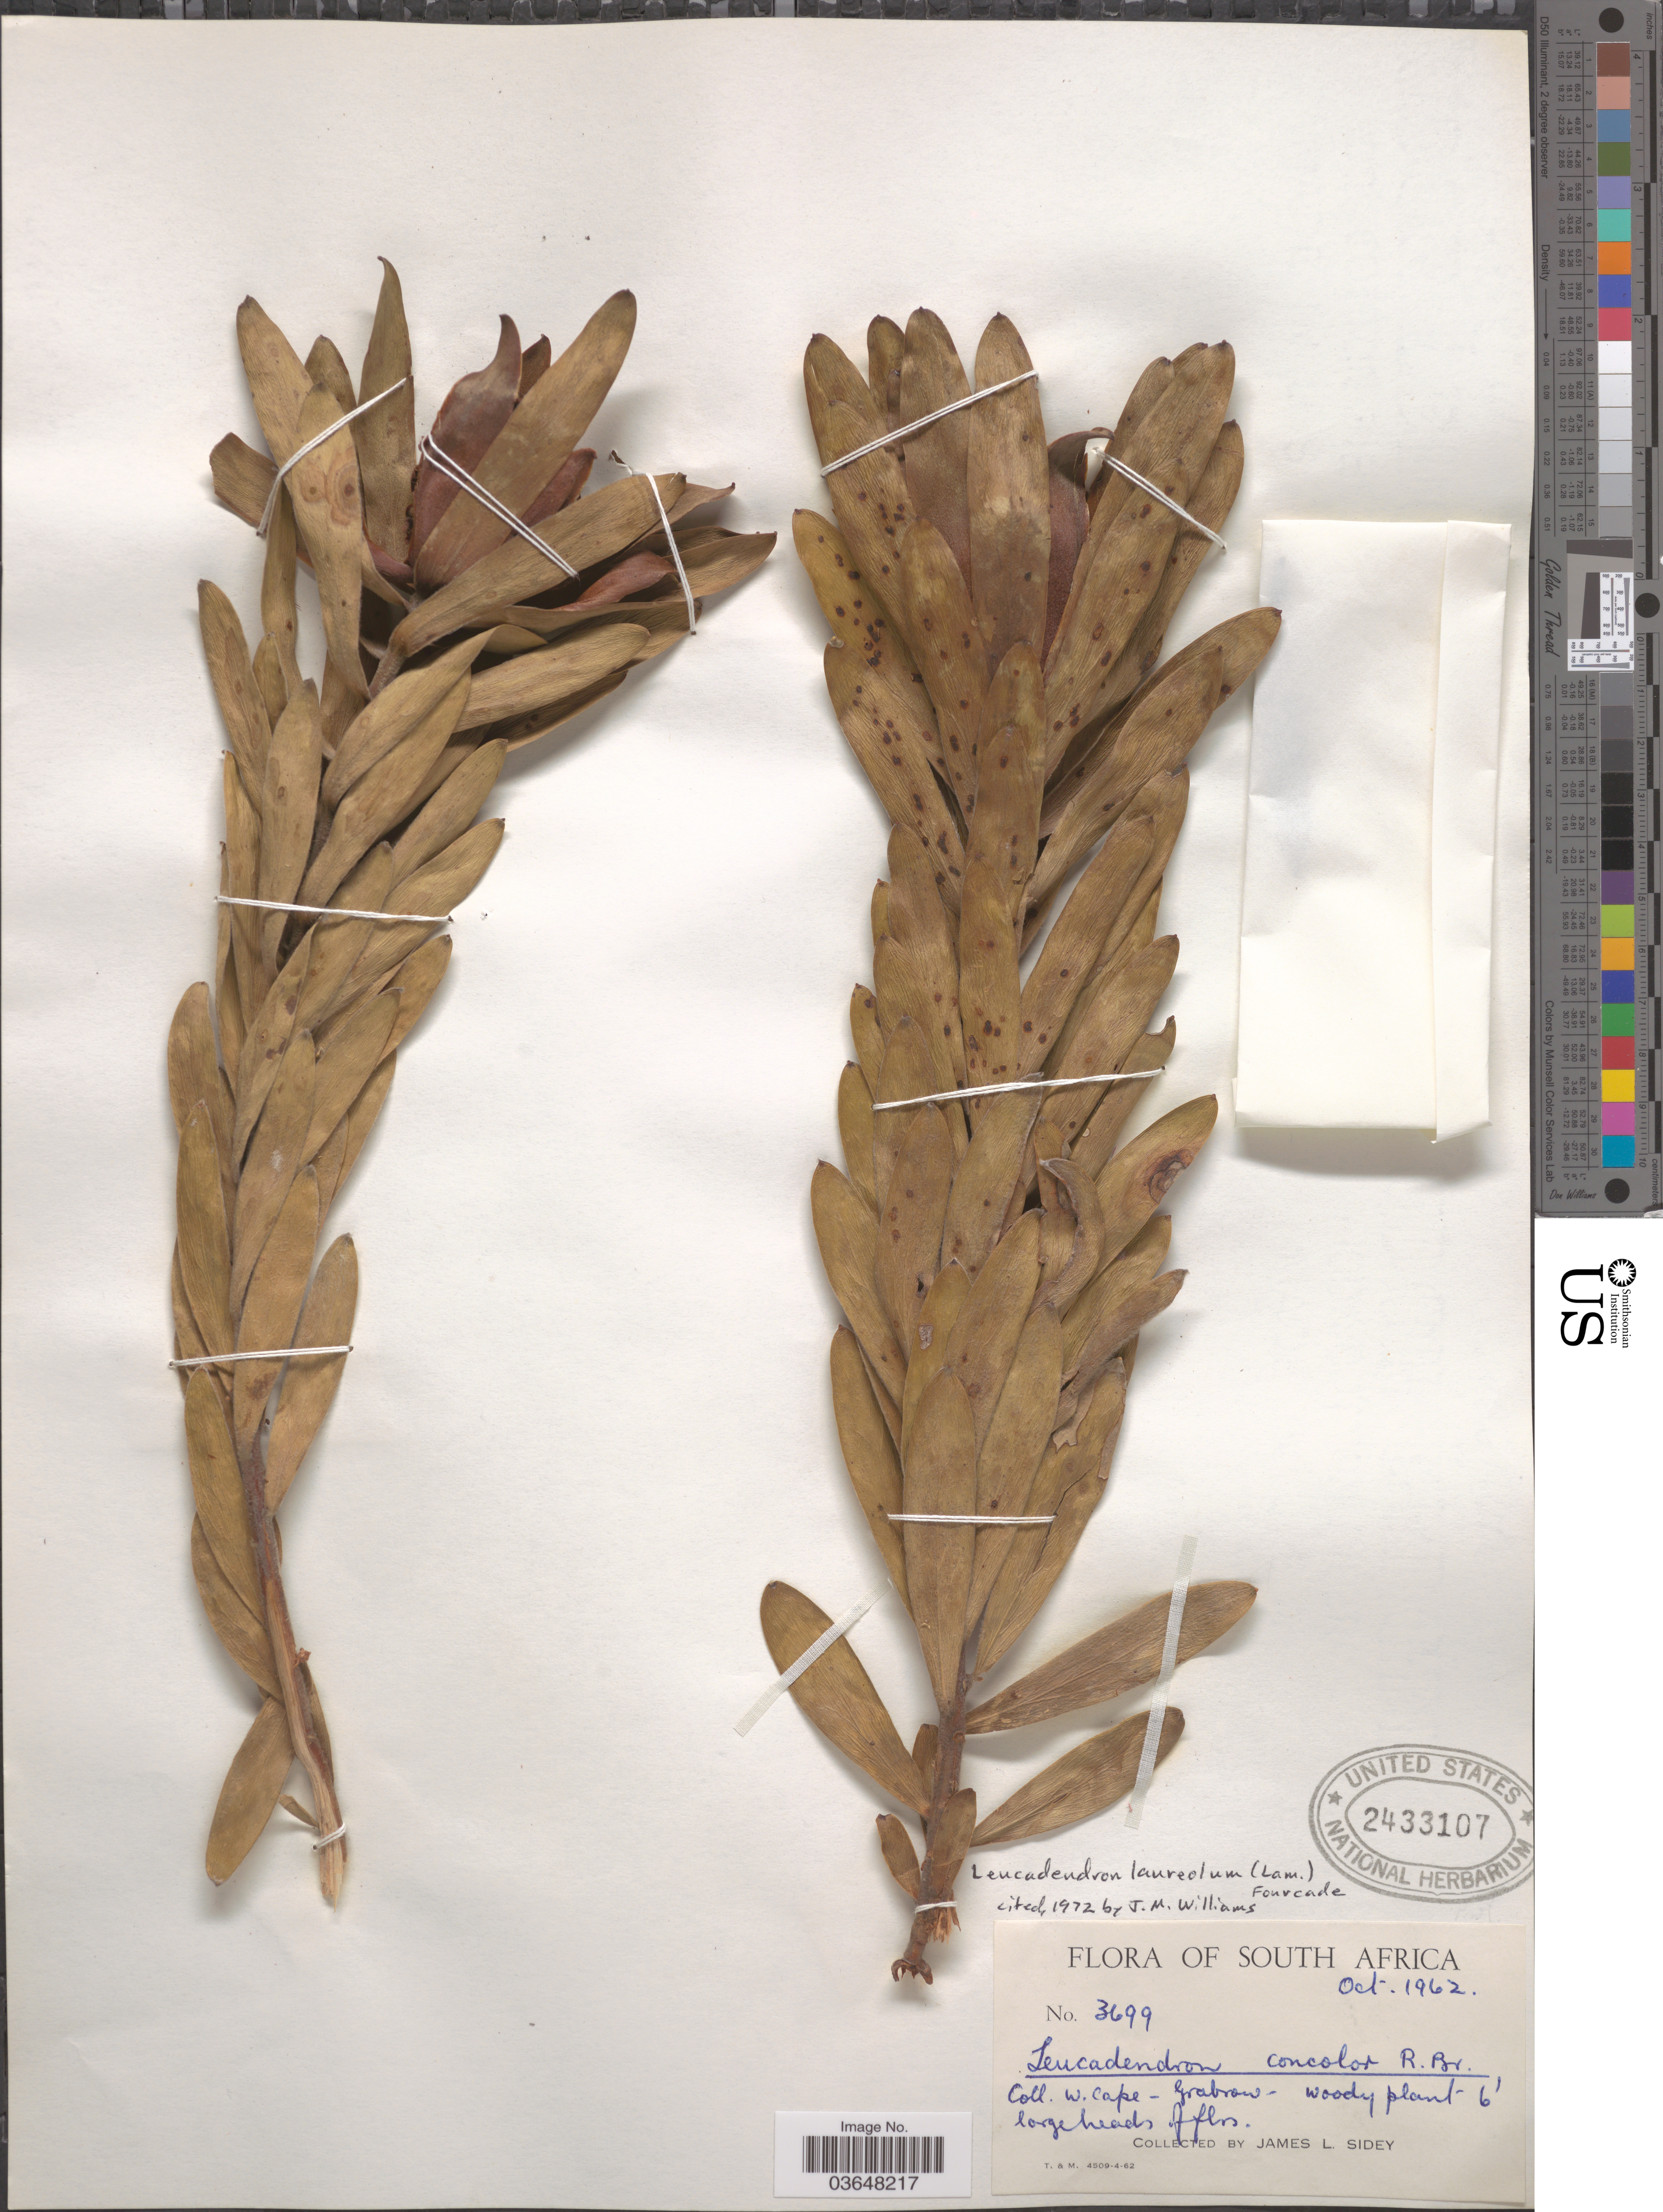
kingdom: Plantae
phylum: Tracheophyta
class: Magnoliopsida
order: Proteales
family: Proteaceae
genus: Leucadendron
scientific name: Leucadendron laureolum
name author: Fourc.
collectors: J. L. Sidey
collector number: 3699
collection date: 1962-10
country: South Africa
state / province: Western Cape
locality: W. Cape - Grabrow.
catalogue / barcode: US 2433107